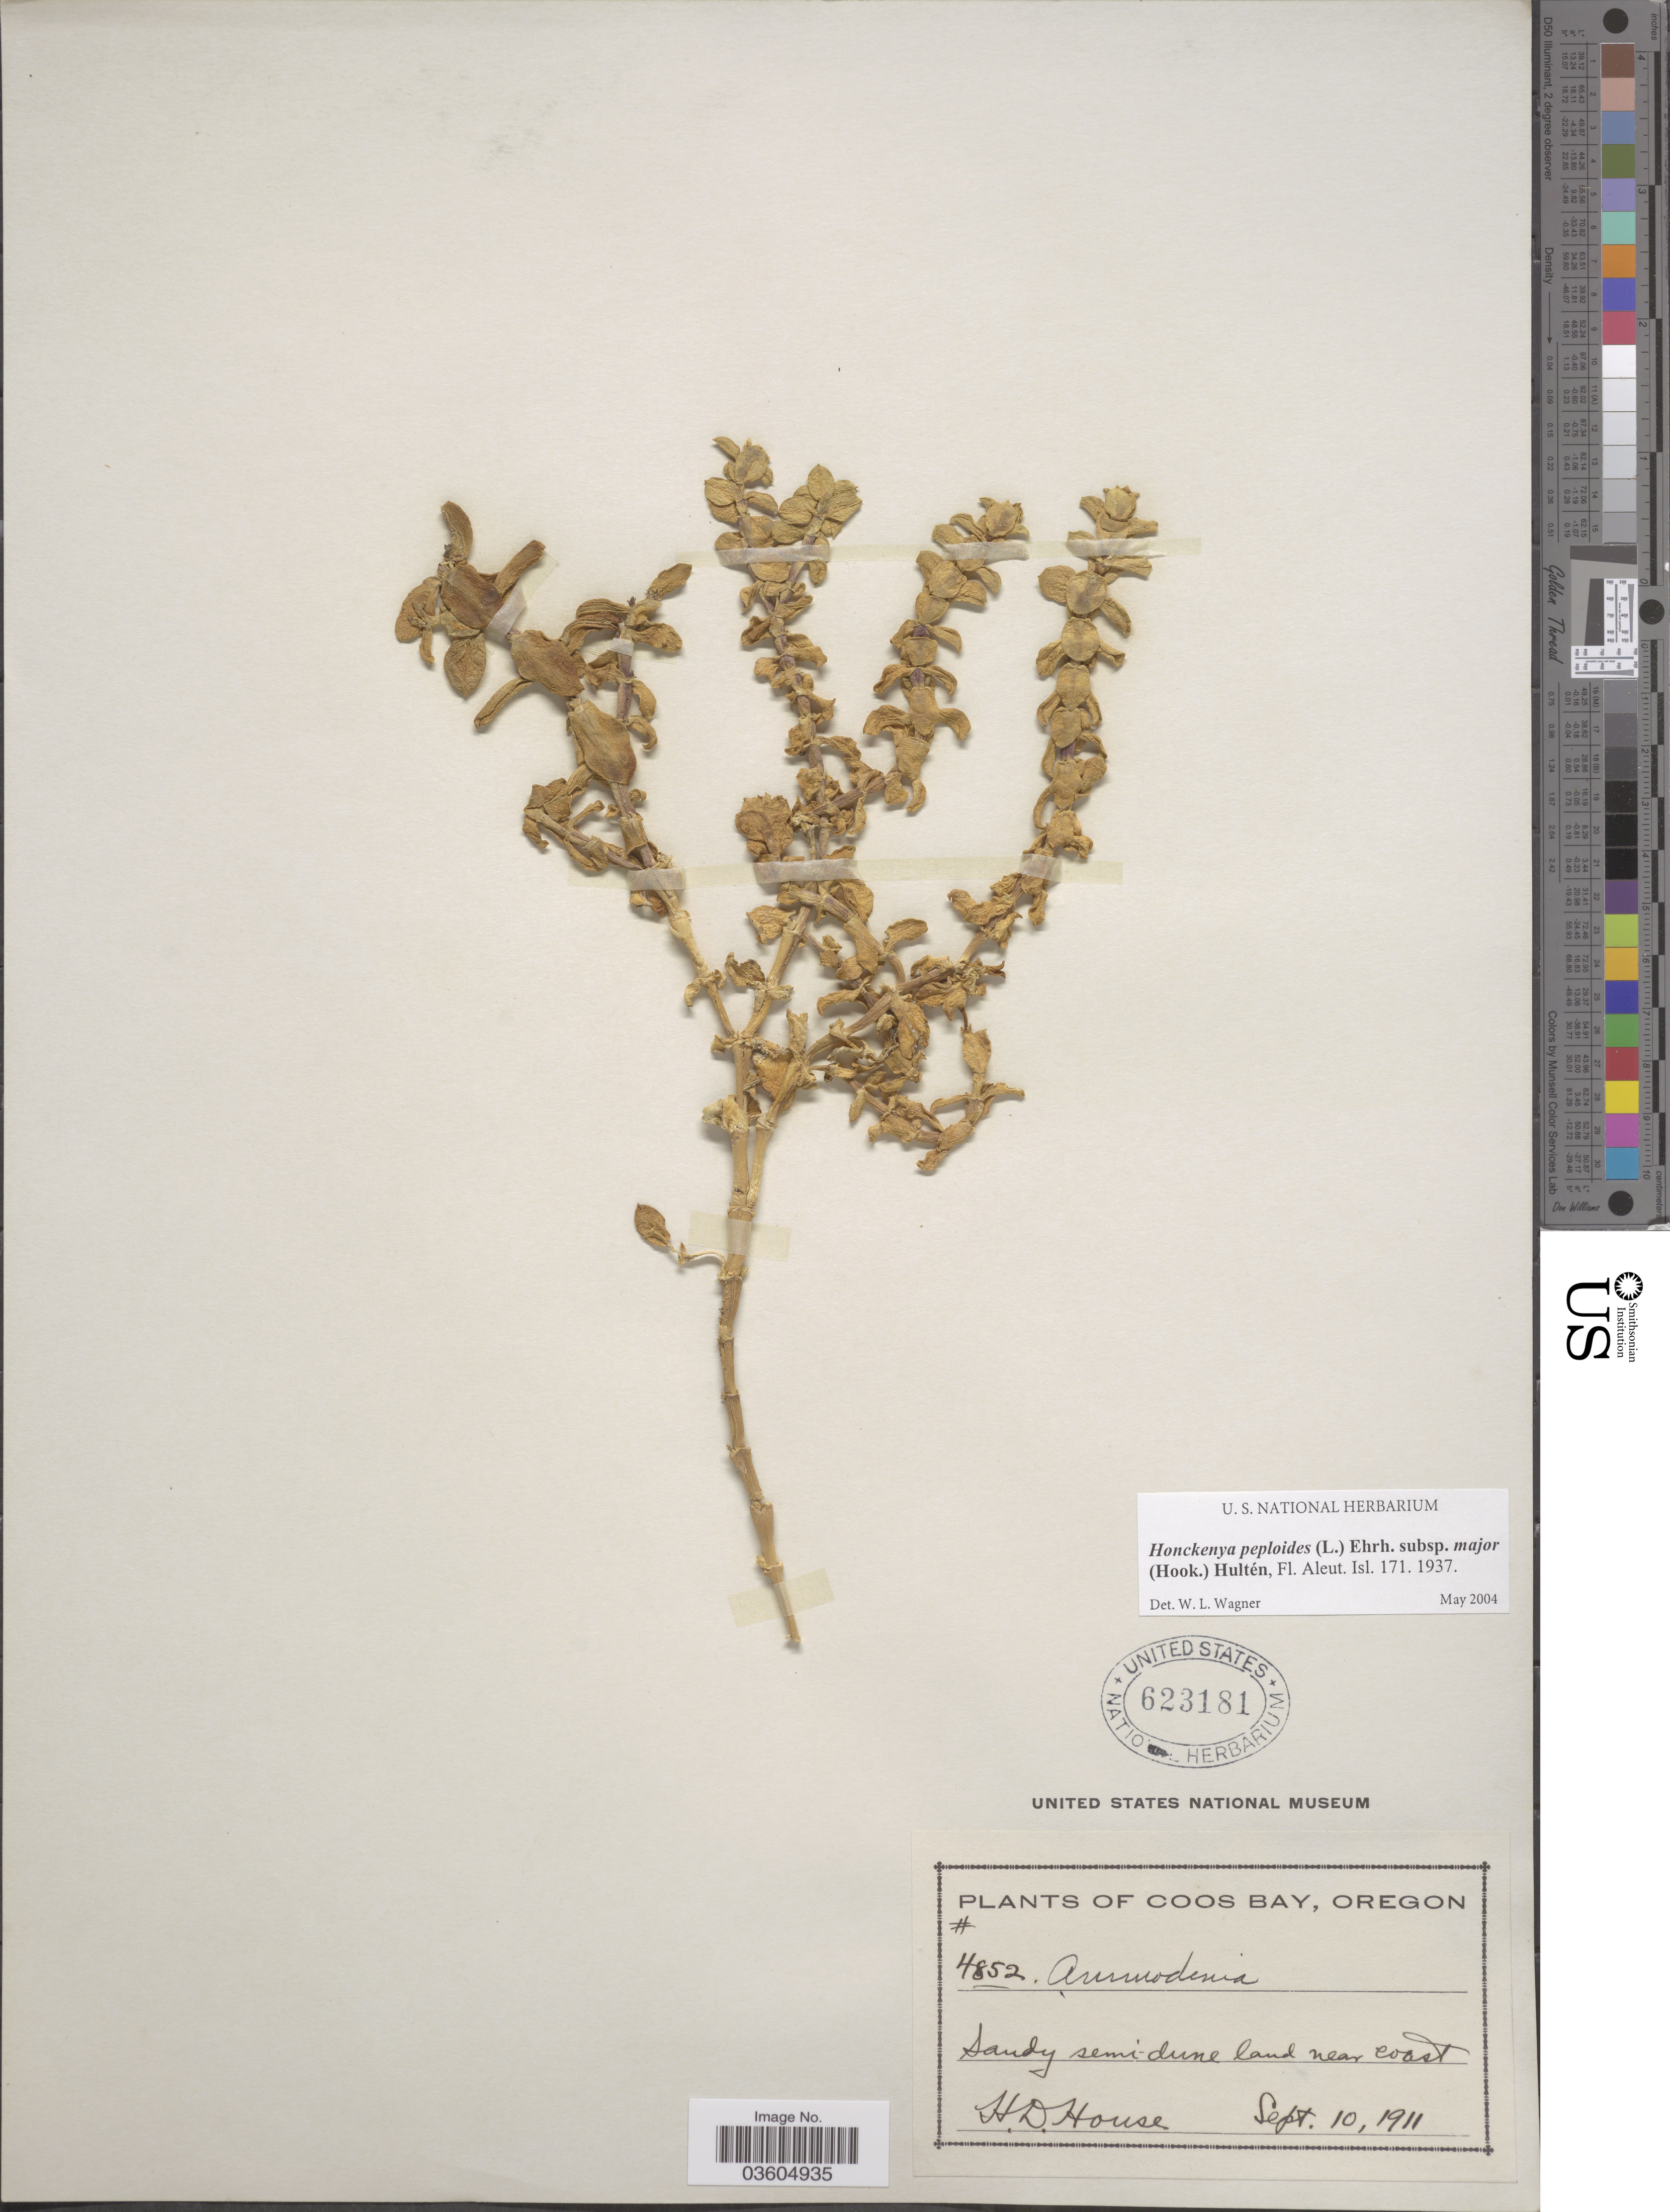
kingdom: Plantae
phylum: Tracheophyta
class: Magnoliopsida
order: Caryophyllales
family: Caryophyllaceae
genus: Honckenya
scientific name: Honckenya peploides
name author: (L.) Ehrh.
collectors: H. D. House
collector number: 4852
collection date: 1911-09-10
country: United States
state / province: Oregon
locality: Coos Bay. Sandy semi-dune land near coast.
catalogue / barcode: US 623181